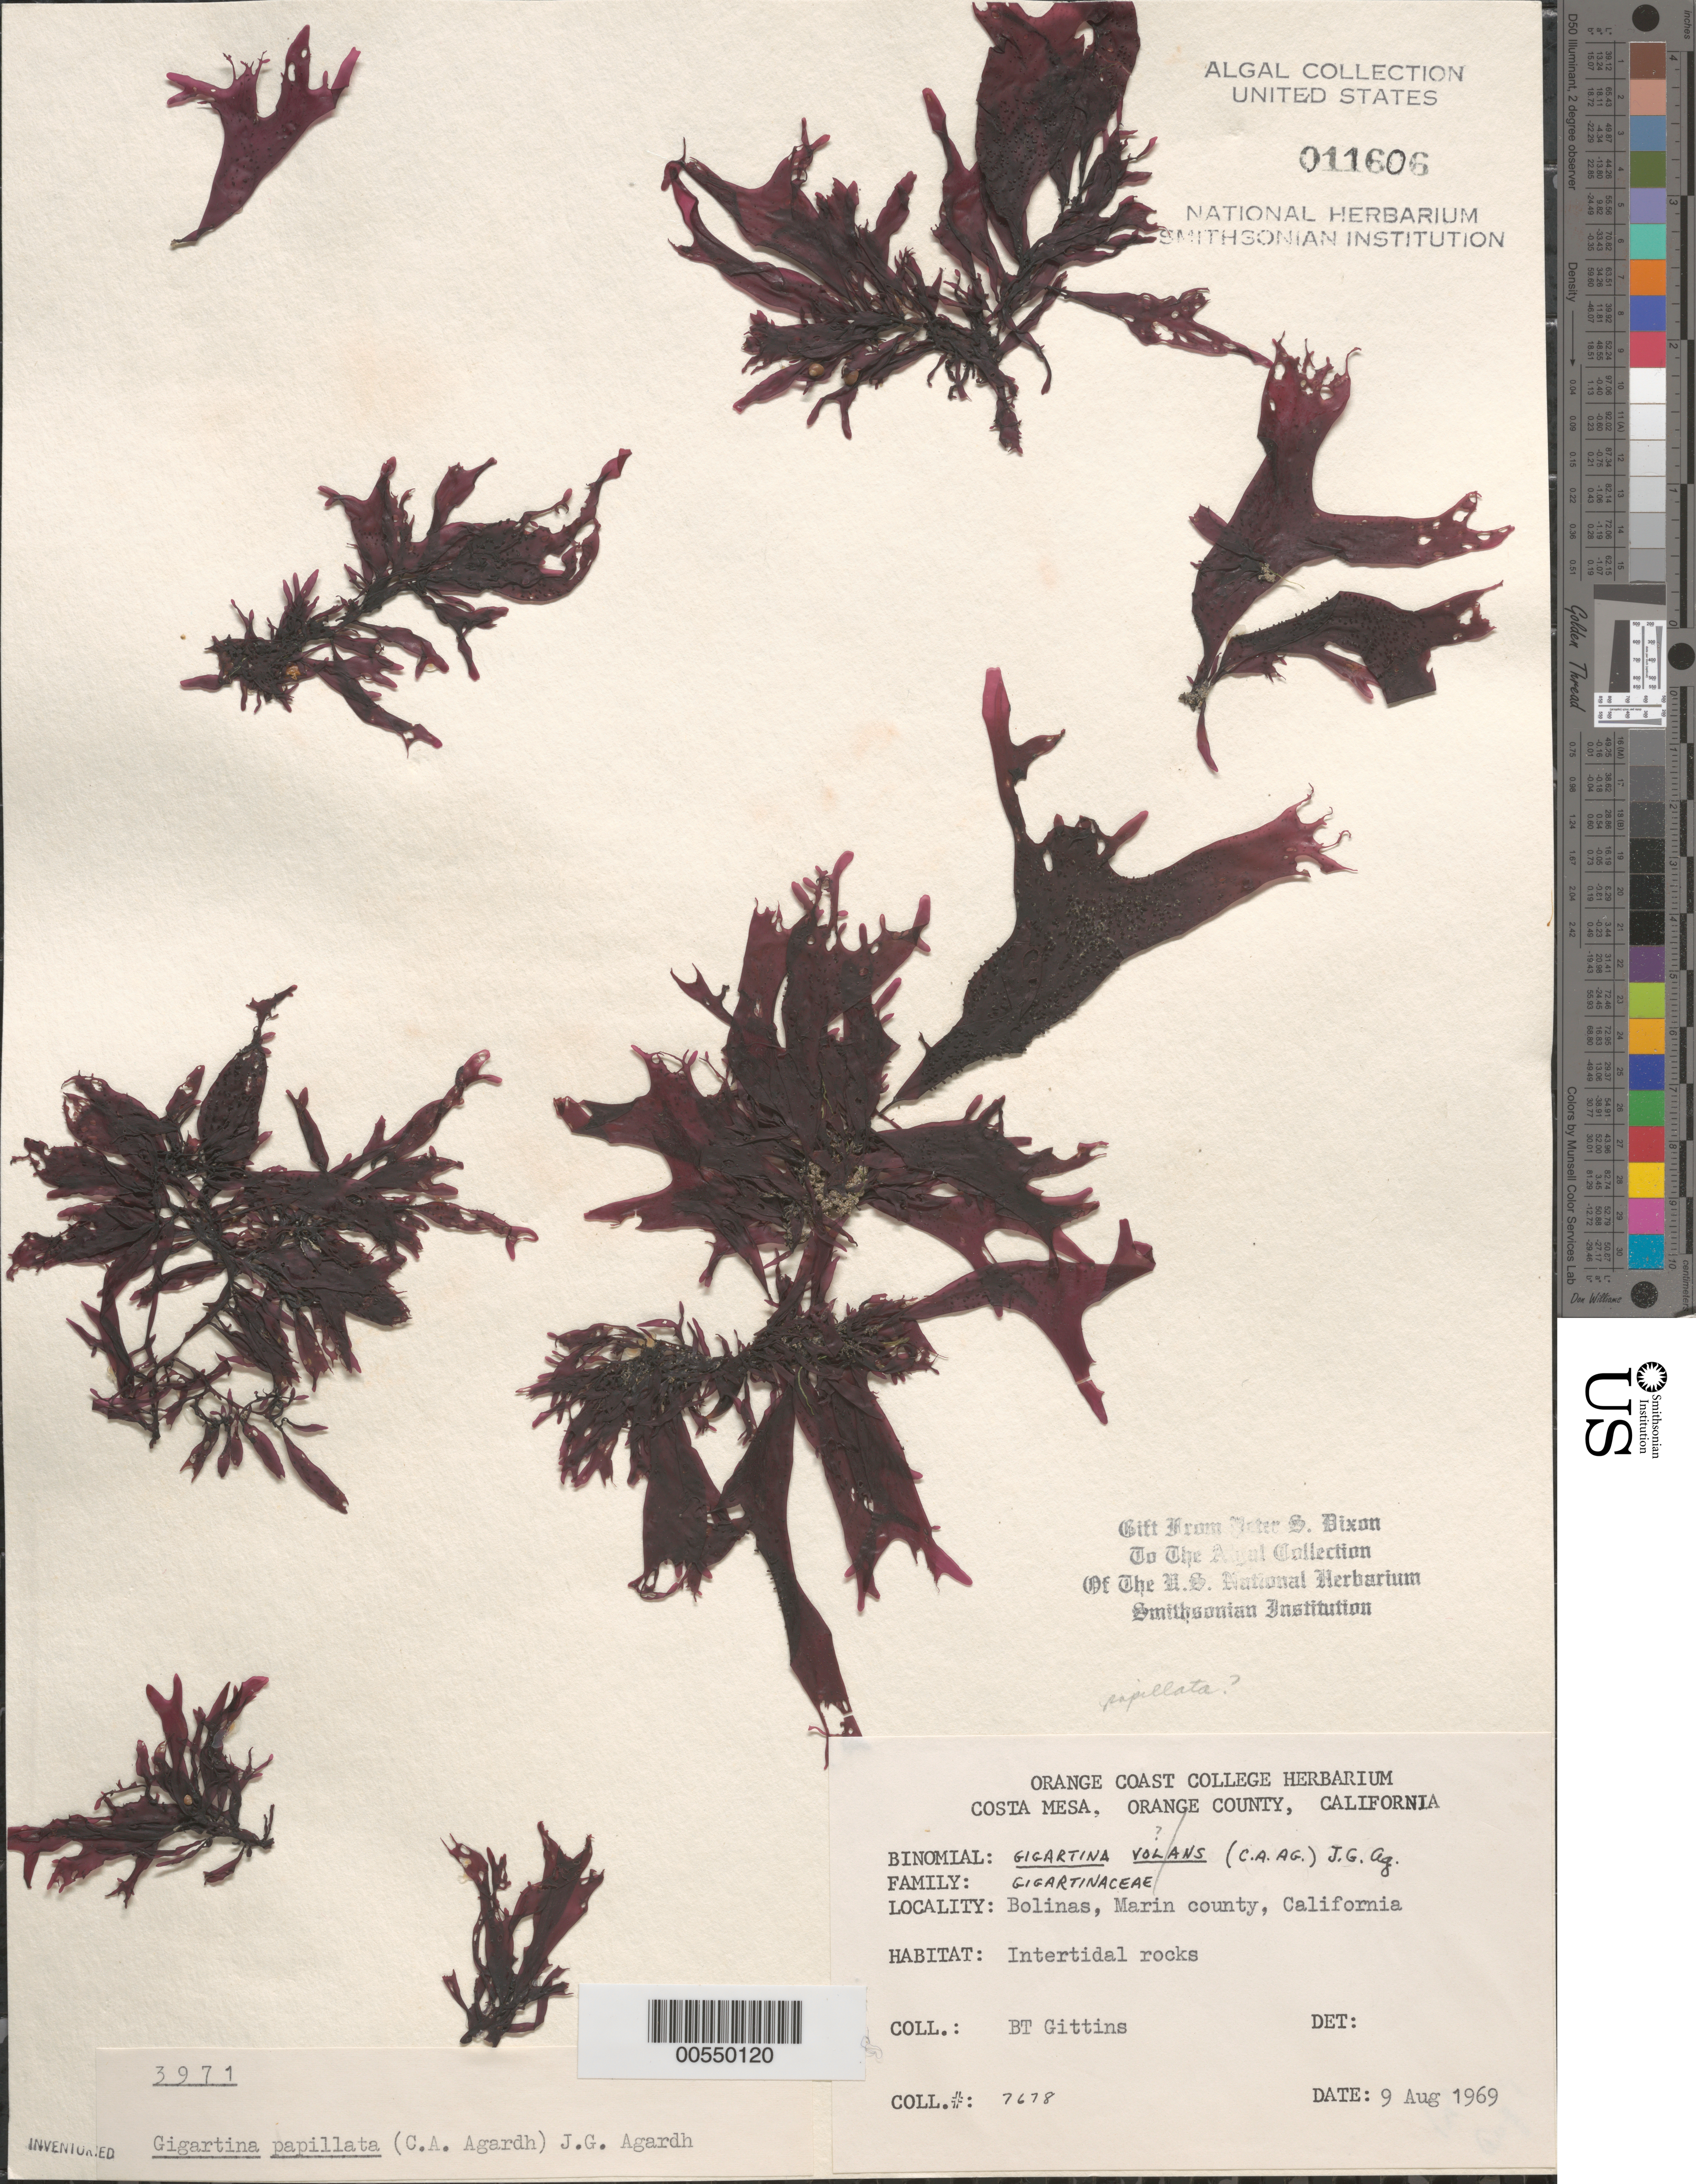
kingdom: Plantae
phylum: Rhodophyta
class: Florideophyceae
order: Gigartinales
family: Phyllophoraceae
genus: Mastocarpus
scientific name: Mastocarpus papillatus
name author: (C. Agardh) Kütz.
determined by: Algae name updating Project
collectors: B. Gittins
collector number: BTG 7678 & PSD 3971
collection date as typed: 09 Aug 1969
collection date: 1969-08-09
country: United States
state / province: California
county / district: Marin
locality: Bolinas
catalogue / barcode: US 11606